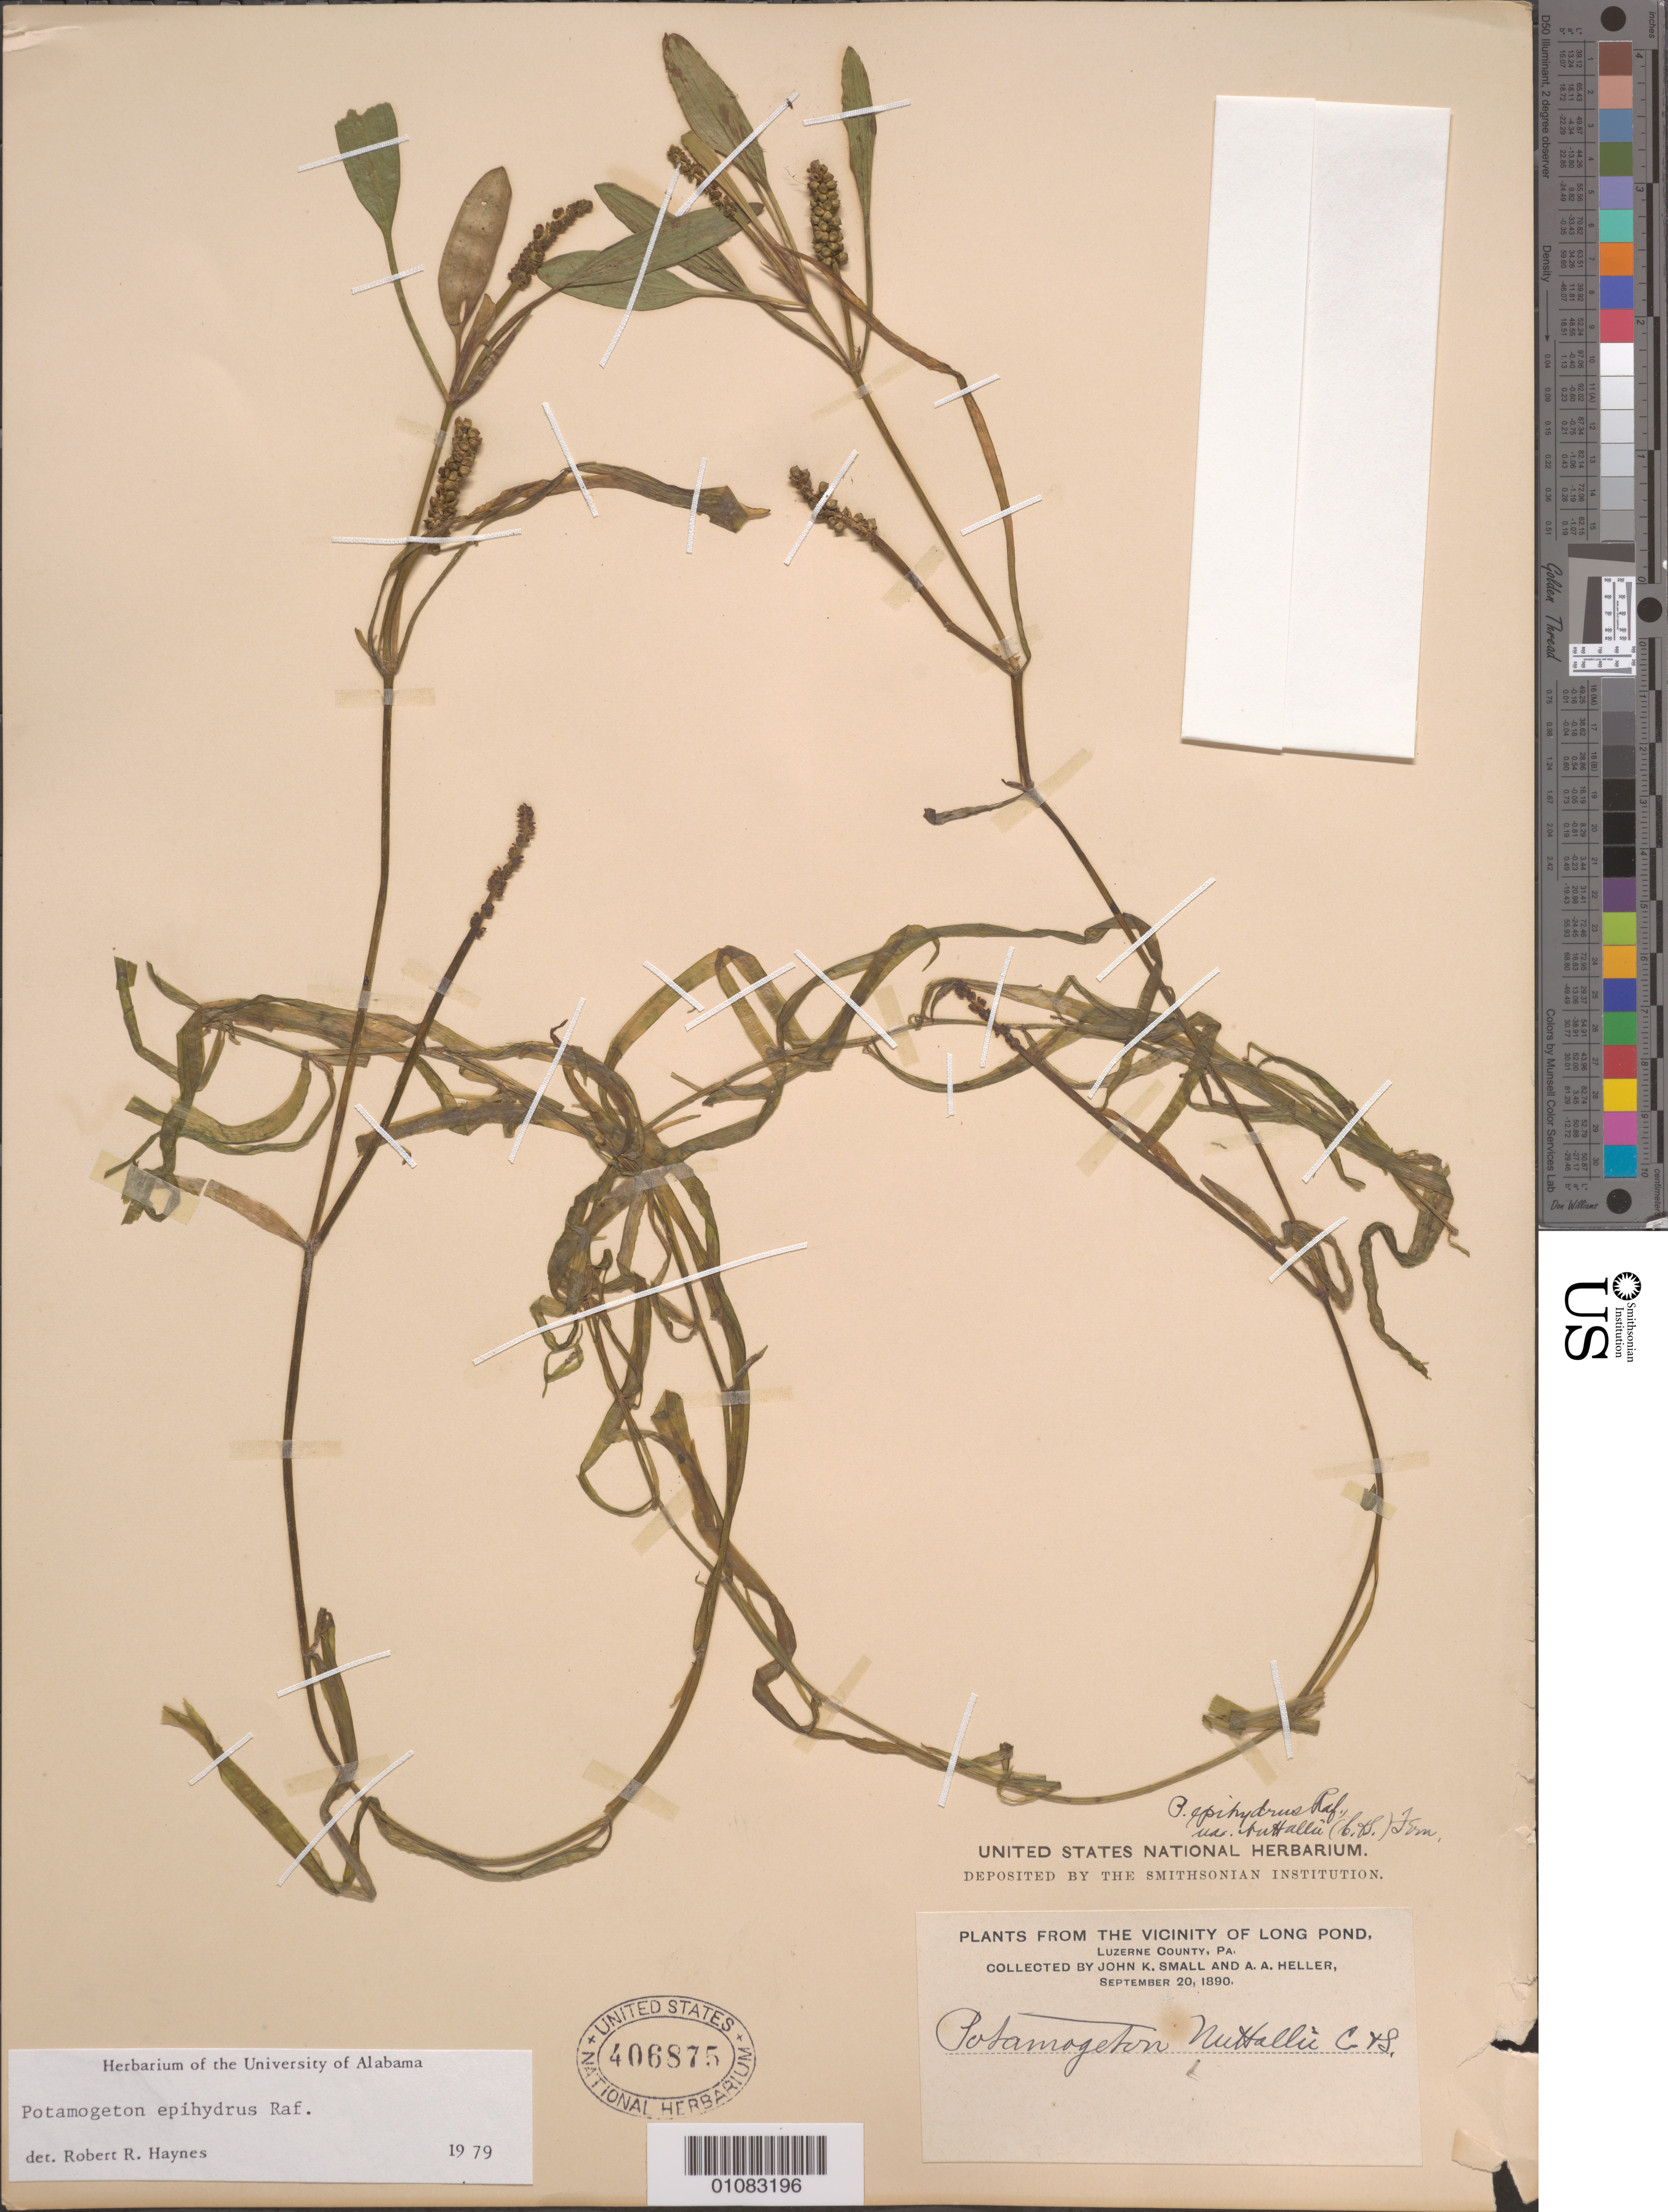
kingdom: Plantae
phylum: Tracheophyta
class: Liliopsida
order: Alismatales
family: Potamogetonaceae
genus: Potamogeton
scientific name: Potamogeton epihydrus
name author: Raf.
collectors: J. K. Small & A. A. Heller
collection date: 1890-09-20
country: United States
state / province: Pennsylvania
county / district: Luzerne County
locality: vicinity of Long Pond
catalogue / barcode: US 406875